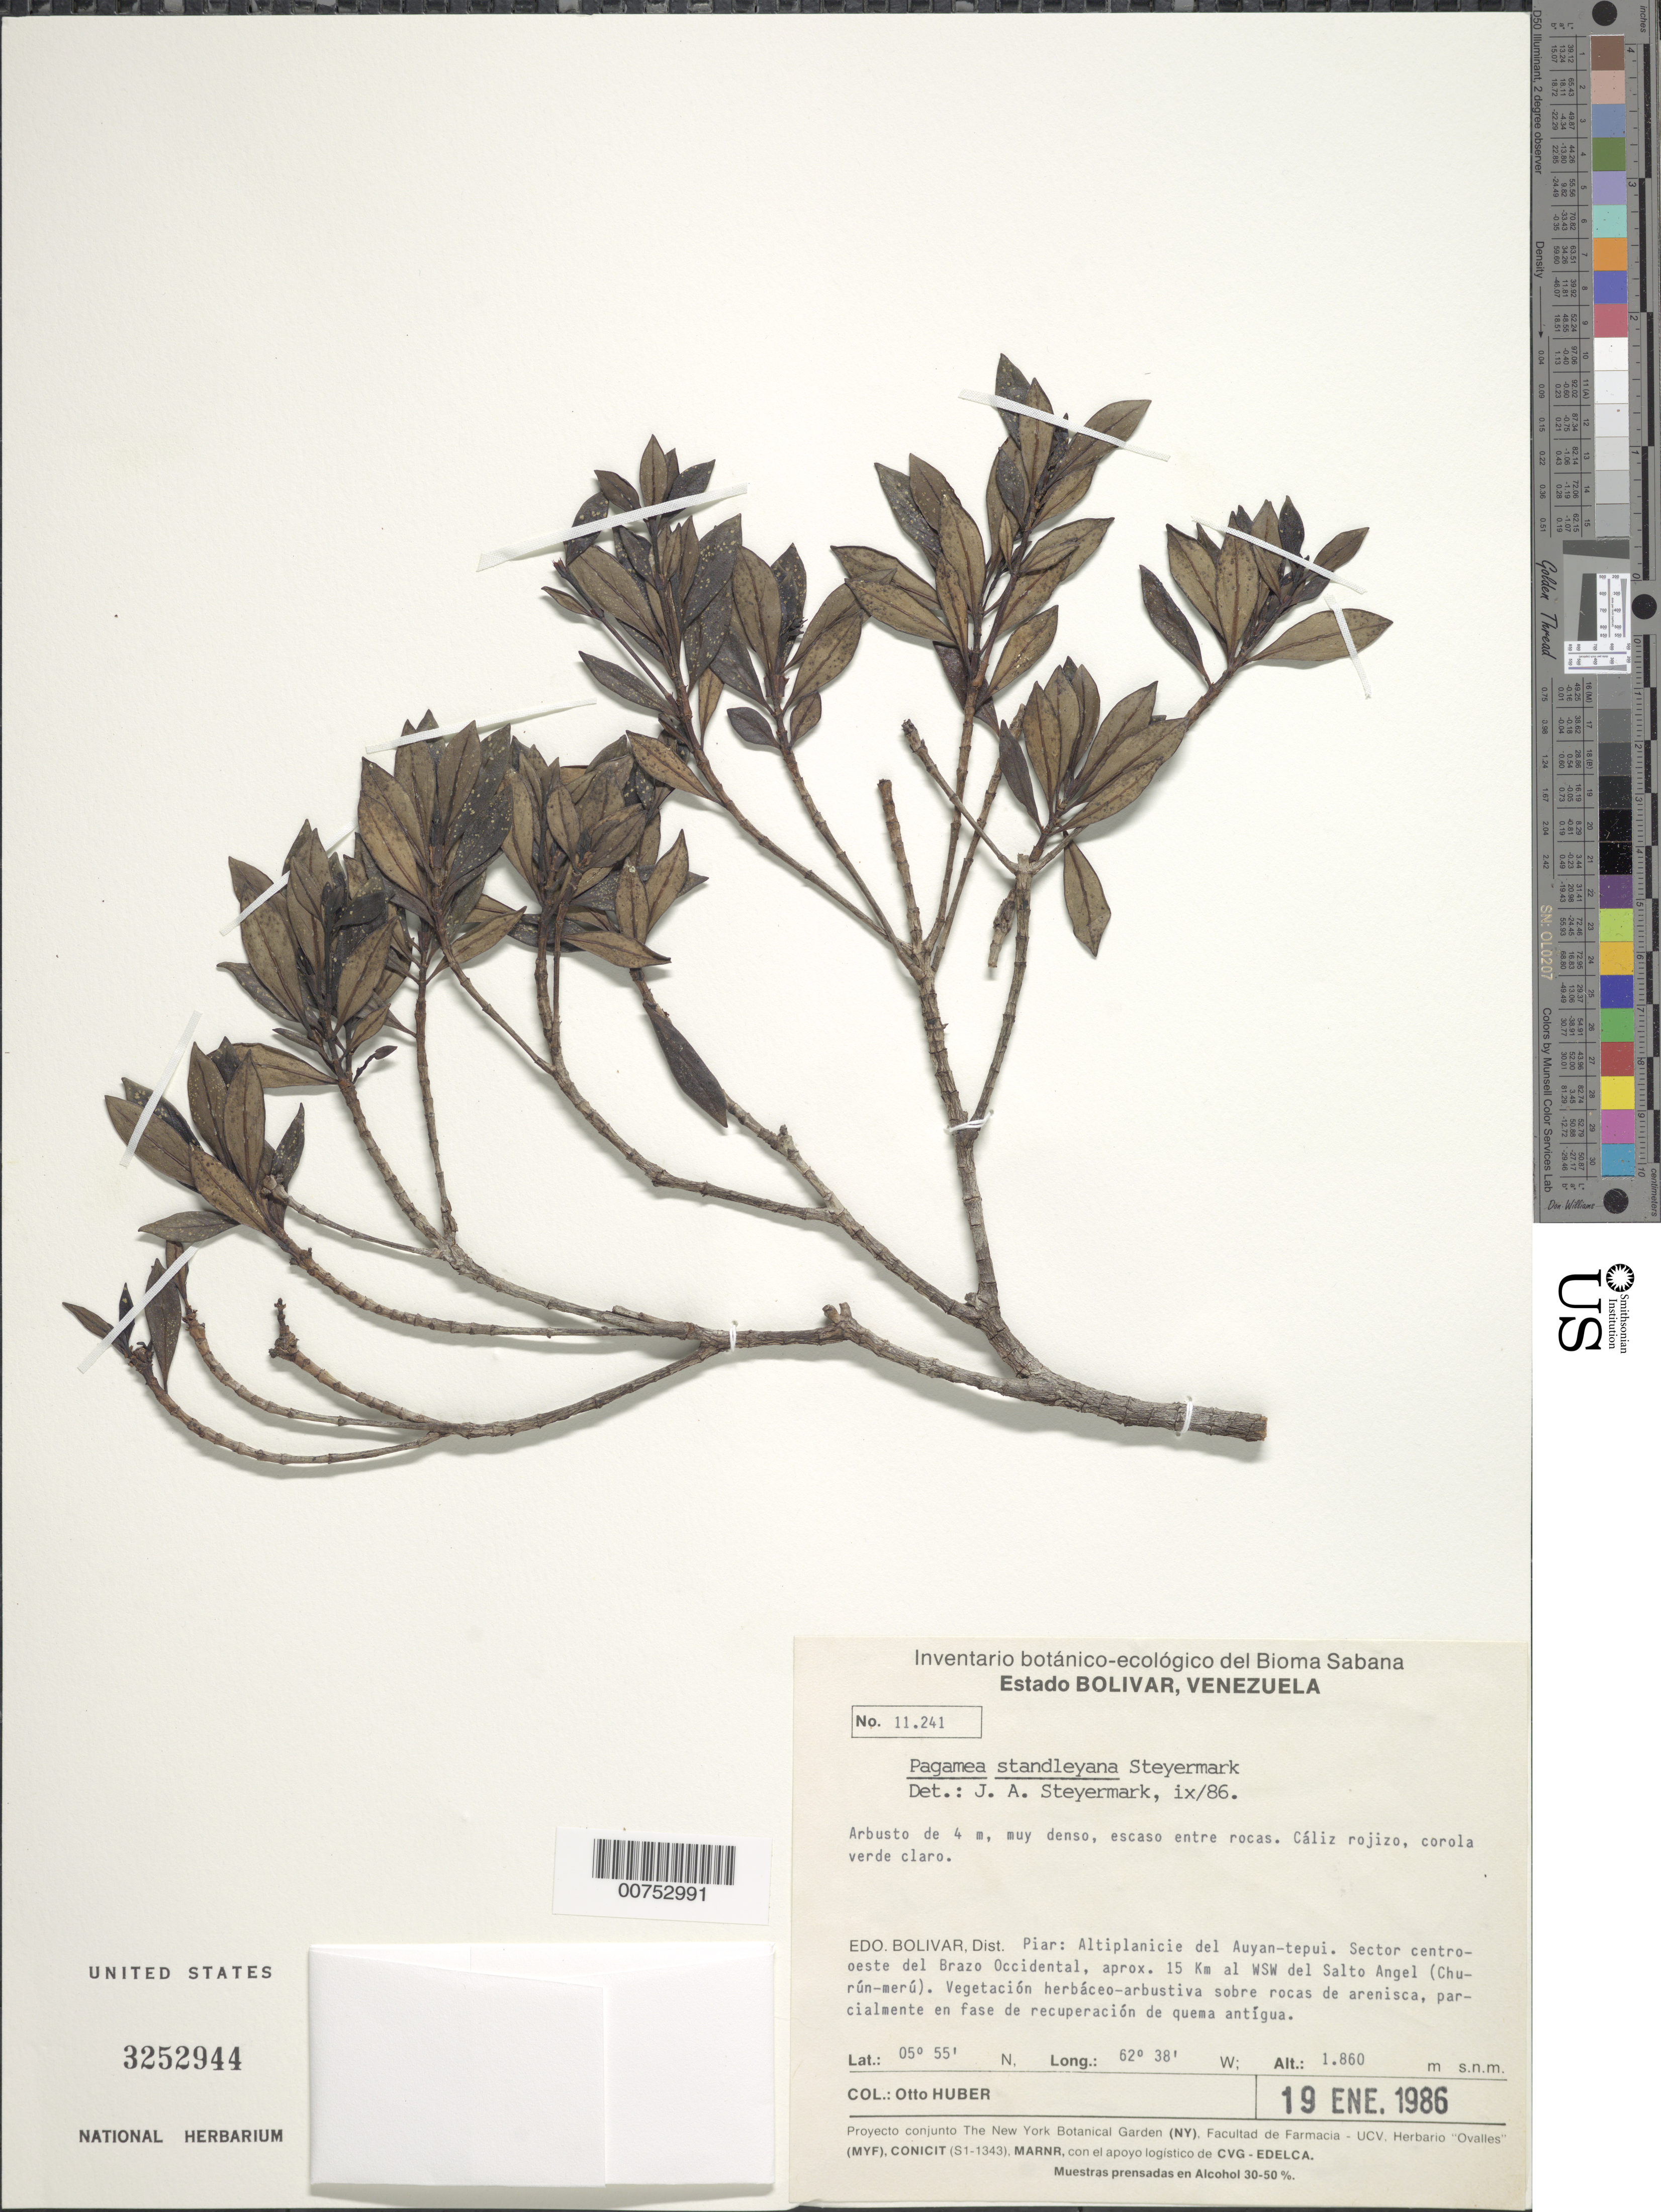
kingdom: Plantae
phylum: Tracheophyta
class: Magnoliopsida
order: Gentianales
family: Rubiaceae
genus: Pagamea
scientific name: Pagamea standleyana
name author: Steyerm.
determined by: Steyermark, Julian A., (VEN)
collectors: O. Huber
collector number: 11241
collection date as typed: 19-Jan-86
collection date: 1986-01-19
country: Venezuela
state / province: Bolívar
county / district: Piar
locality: Auyan-tepuí, centro-oeste del Brazo Occidental, 15 km WSW Salto Angel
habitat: Entre rocas; altiplanicie de vegetación herbácea-arbustiva, sobre rocas de arenisca, parcialmente en fase de recuperacion de quema antigua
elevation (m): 1860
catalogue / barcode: US 3252944